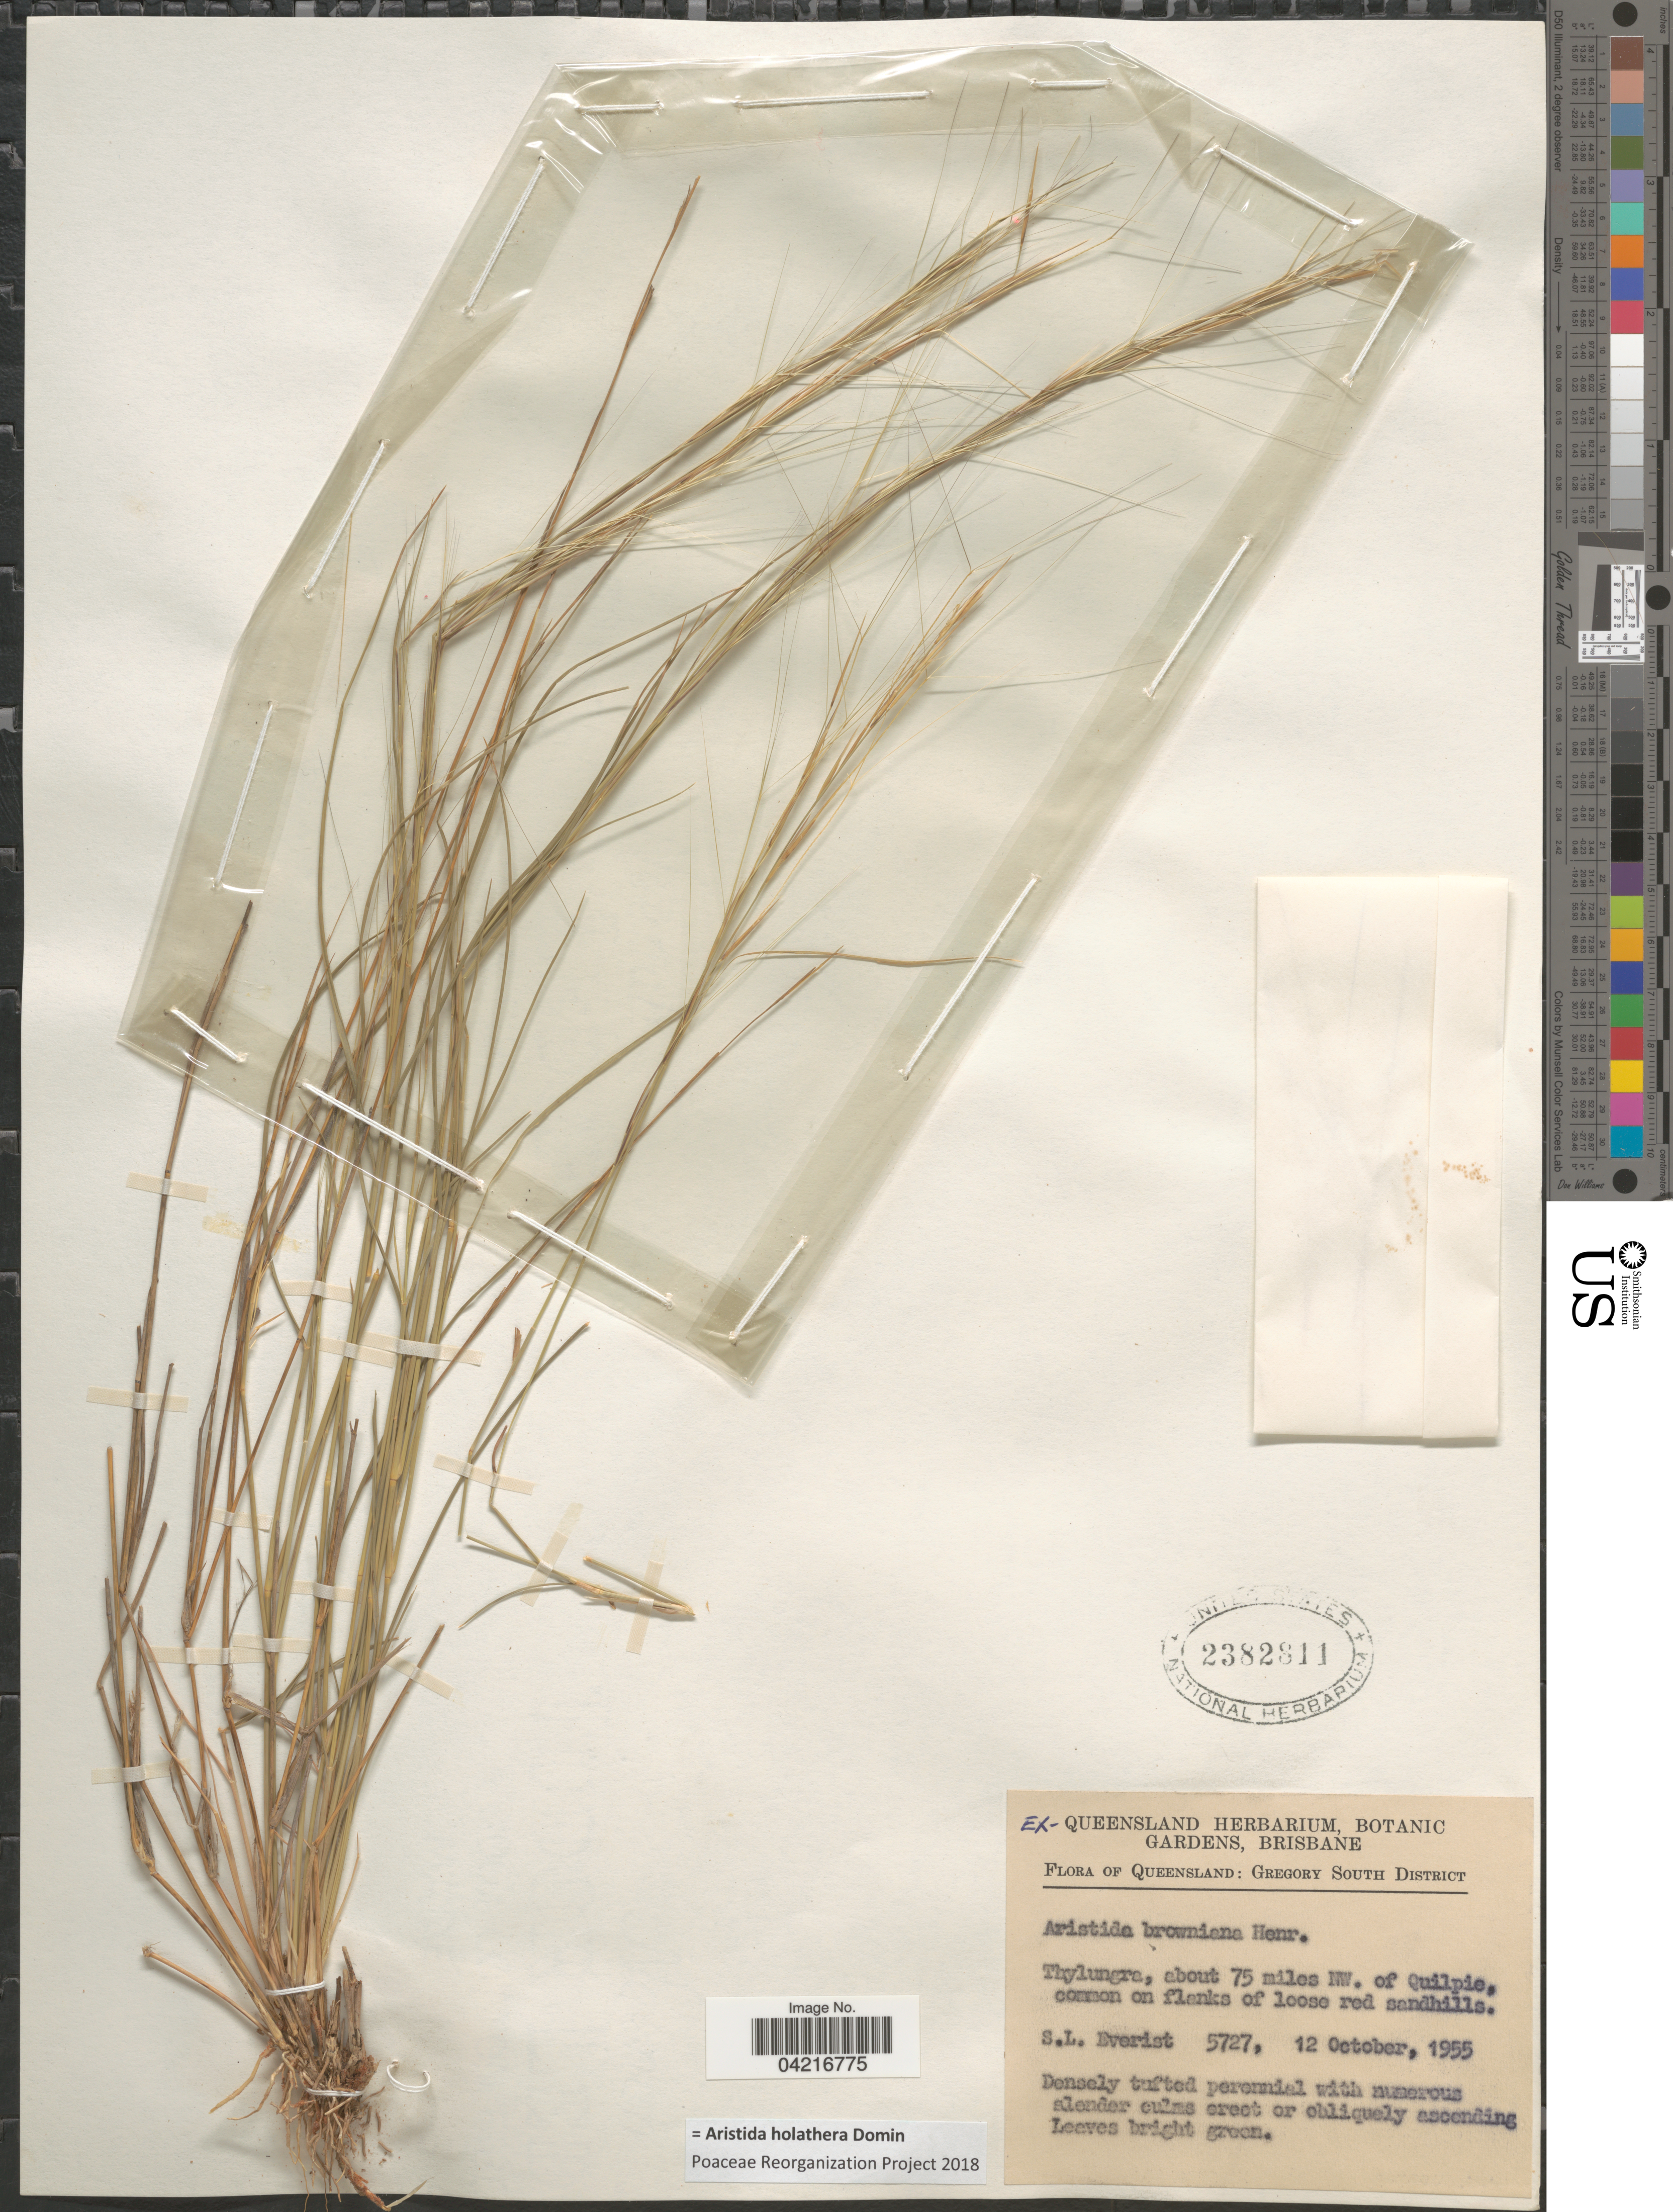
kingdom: Plantae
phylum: Tracheophyta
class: Liliopsida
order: Poales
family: Poaceae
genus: Aristida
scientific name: Aristida holathera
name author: Domin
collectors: S. Everist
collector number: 5727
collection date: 1955-10-12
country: Australia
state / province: Queensland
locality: Gregory South District. Thylungra, about 75 miles NW. of Quilpie, common on flanks of loose red sandhills.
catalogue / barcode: US 2382811